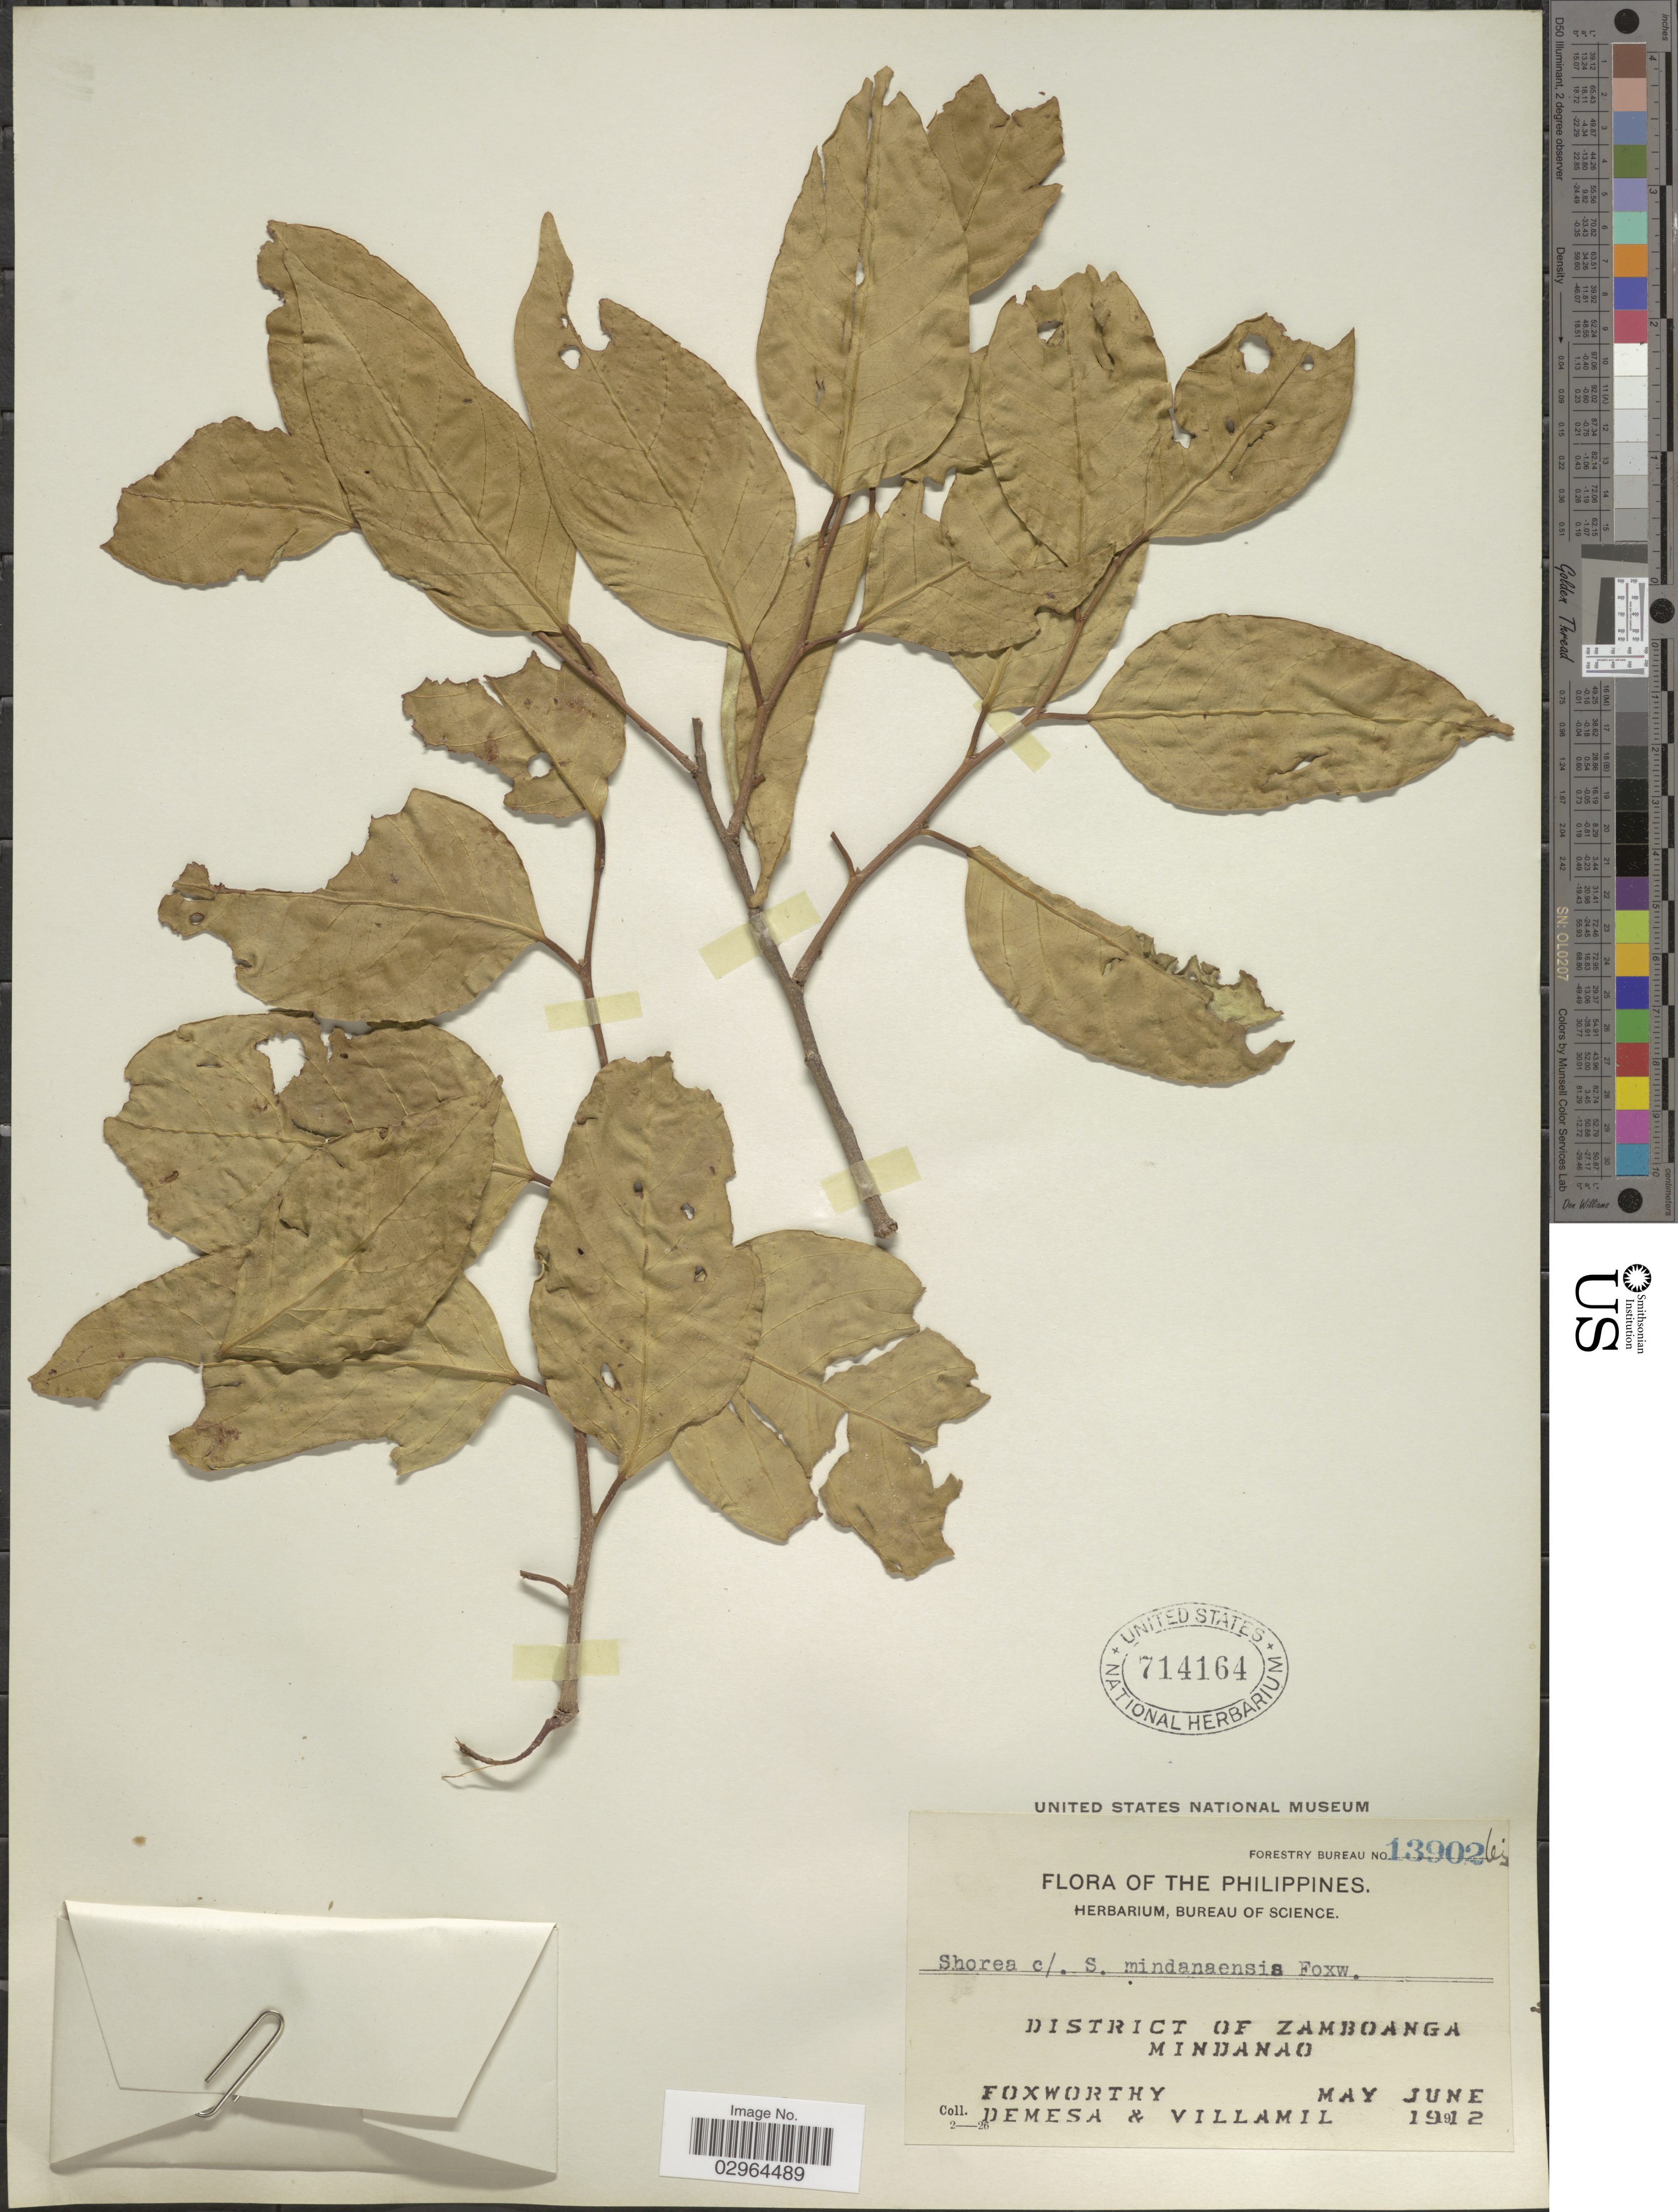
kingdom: Plantae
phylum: Tracheophyta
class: Magnoliopsida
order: Malvales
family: Dipterocarpaceae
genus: Shorea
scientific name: Shorea sp.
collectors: Foxworthy, Demesa & Villamil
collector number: Forestry Bureau 13902bis*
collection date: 1912-05/1912-06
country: Philippines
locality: District of Zamboanga, Mindanao.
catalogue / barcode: US 714164